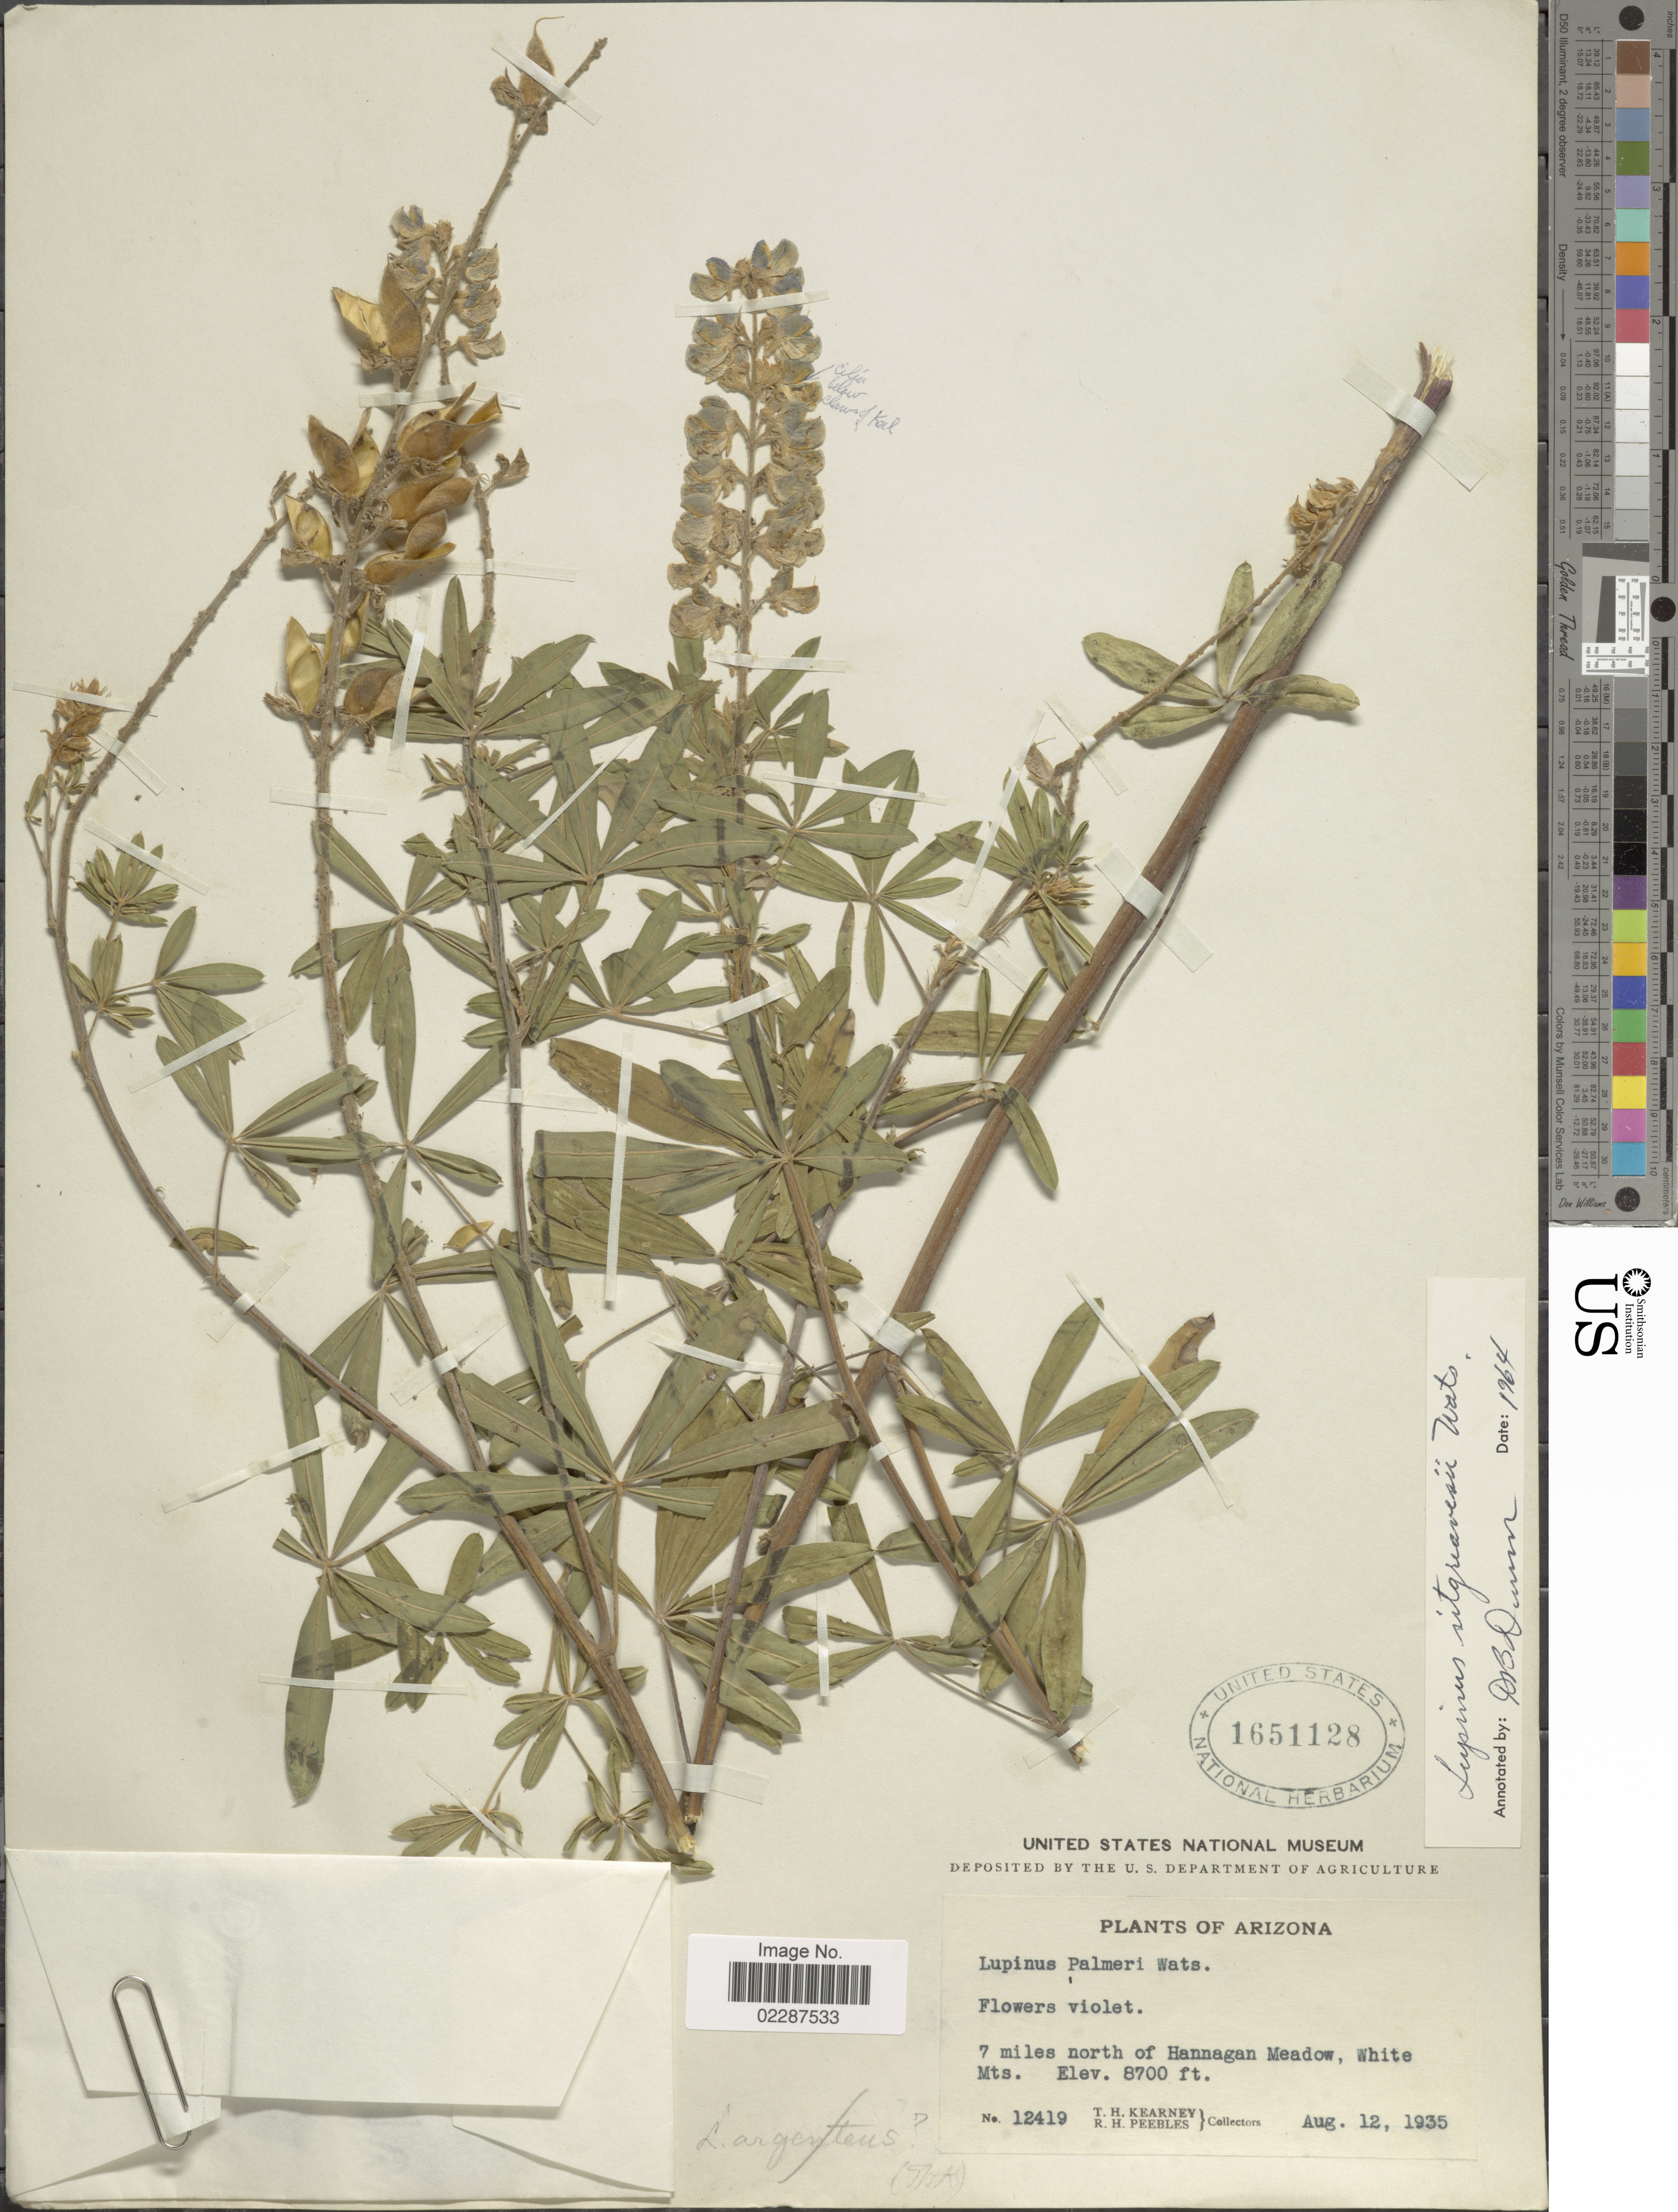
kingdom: Plantae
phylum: Tracheophyta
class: Magnoliopsida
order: Fabales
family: Fabaceae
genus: Lupinus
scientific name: Lupinus sitgreavesii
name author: S. Watson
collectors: T. H. Kearney & R. H. Peebles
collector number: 12419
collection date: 1935-08-12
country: United States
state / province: Arizona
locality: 7 miles north of Hannagan Meadow, White Mts.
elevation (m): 2652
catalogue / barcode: US 1651128